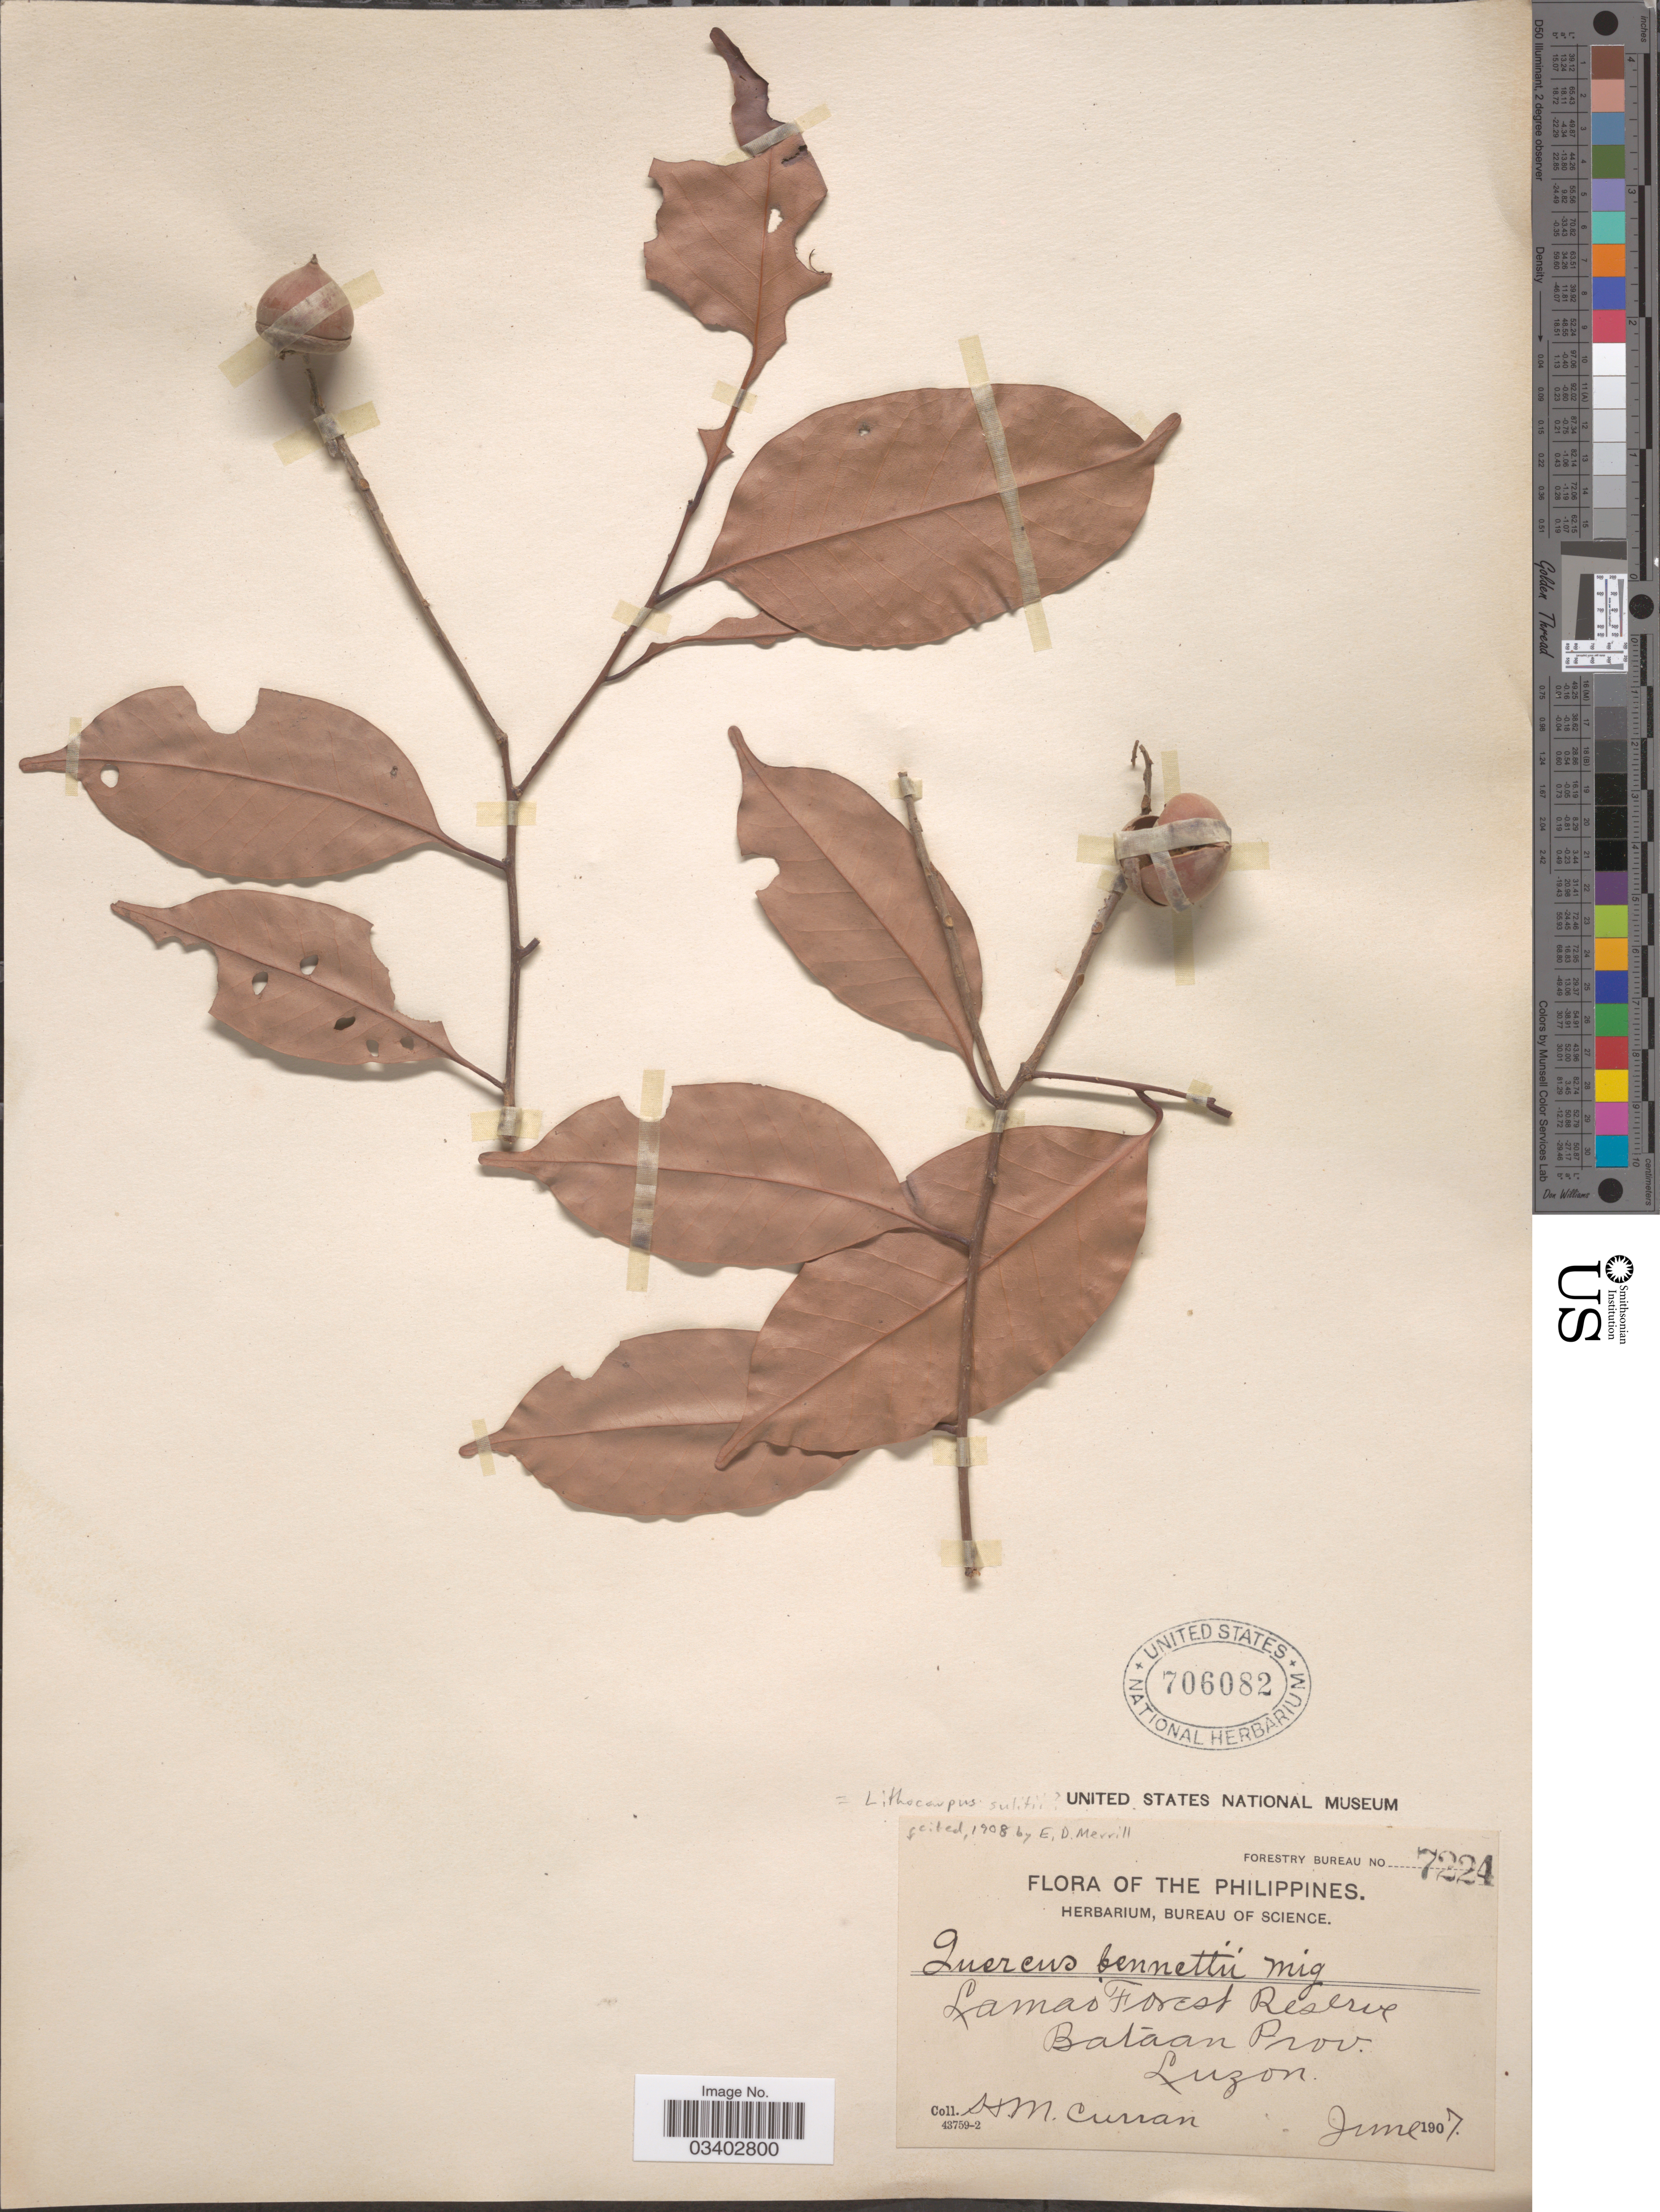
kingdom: Plantae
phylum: Tracheophyta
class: Magnoliopsida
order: Fagales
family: Fagaceae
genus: Lithocarpus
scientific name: Lithocarpus sulitii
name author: Soepadmo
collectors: H. M. Curran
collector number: Forestry Bureau 7224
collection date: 1907-06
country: Philippines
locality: Lamao Forest Reserve. Bataan Prov. Luzon.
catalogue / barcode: US 706082